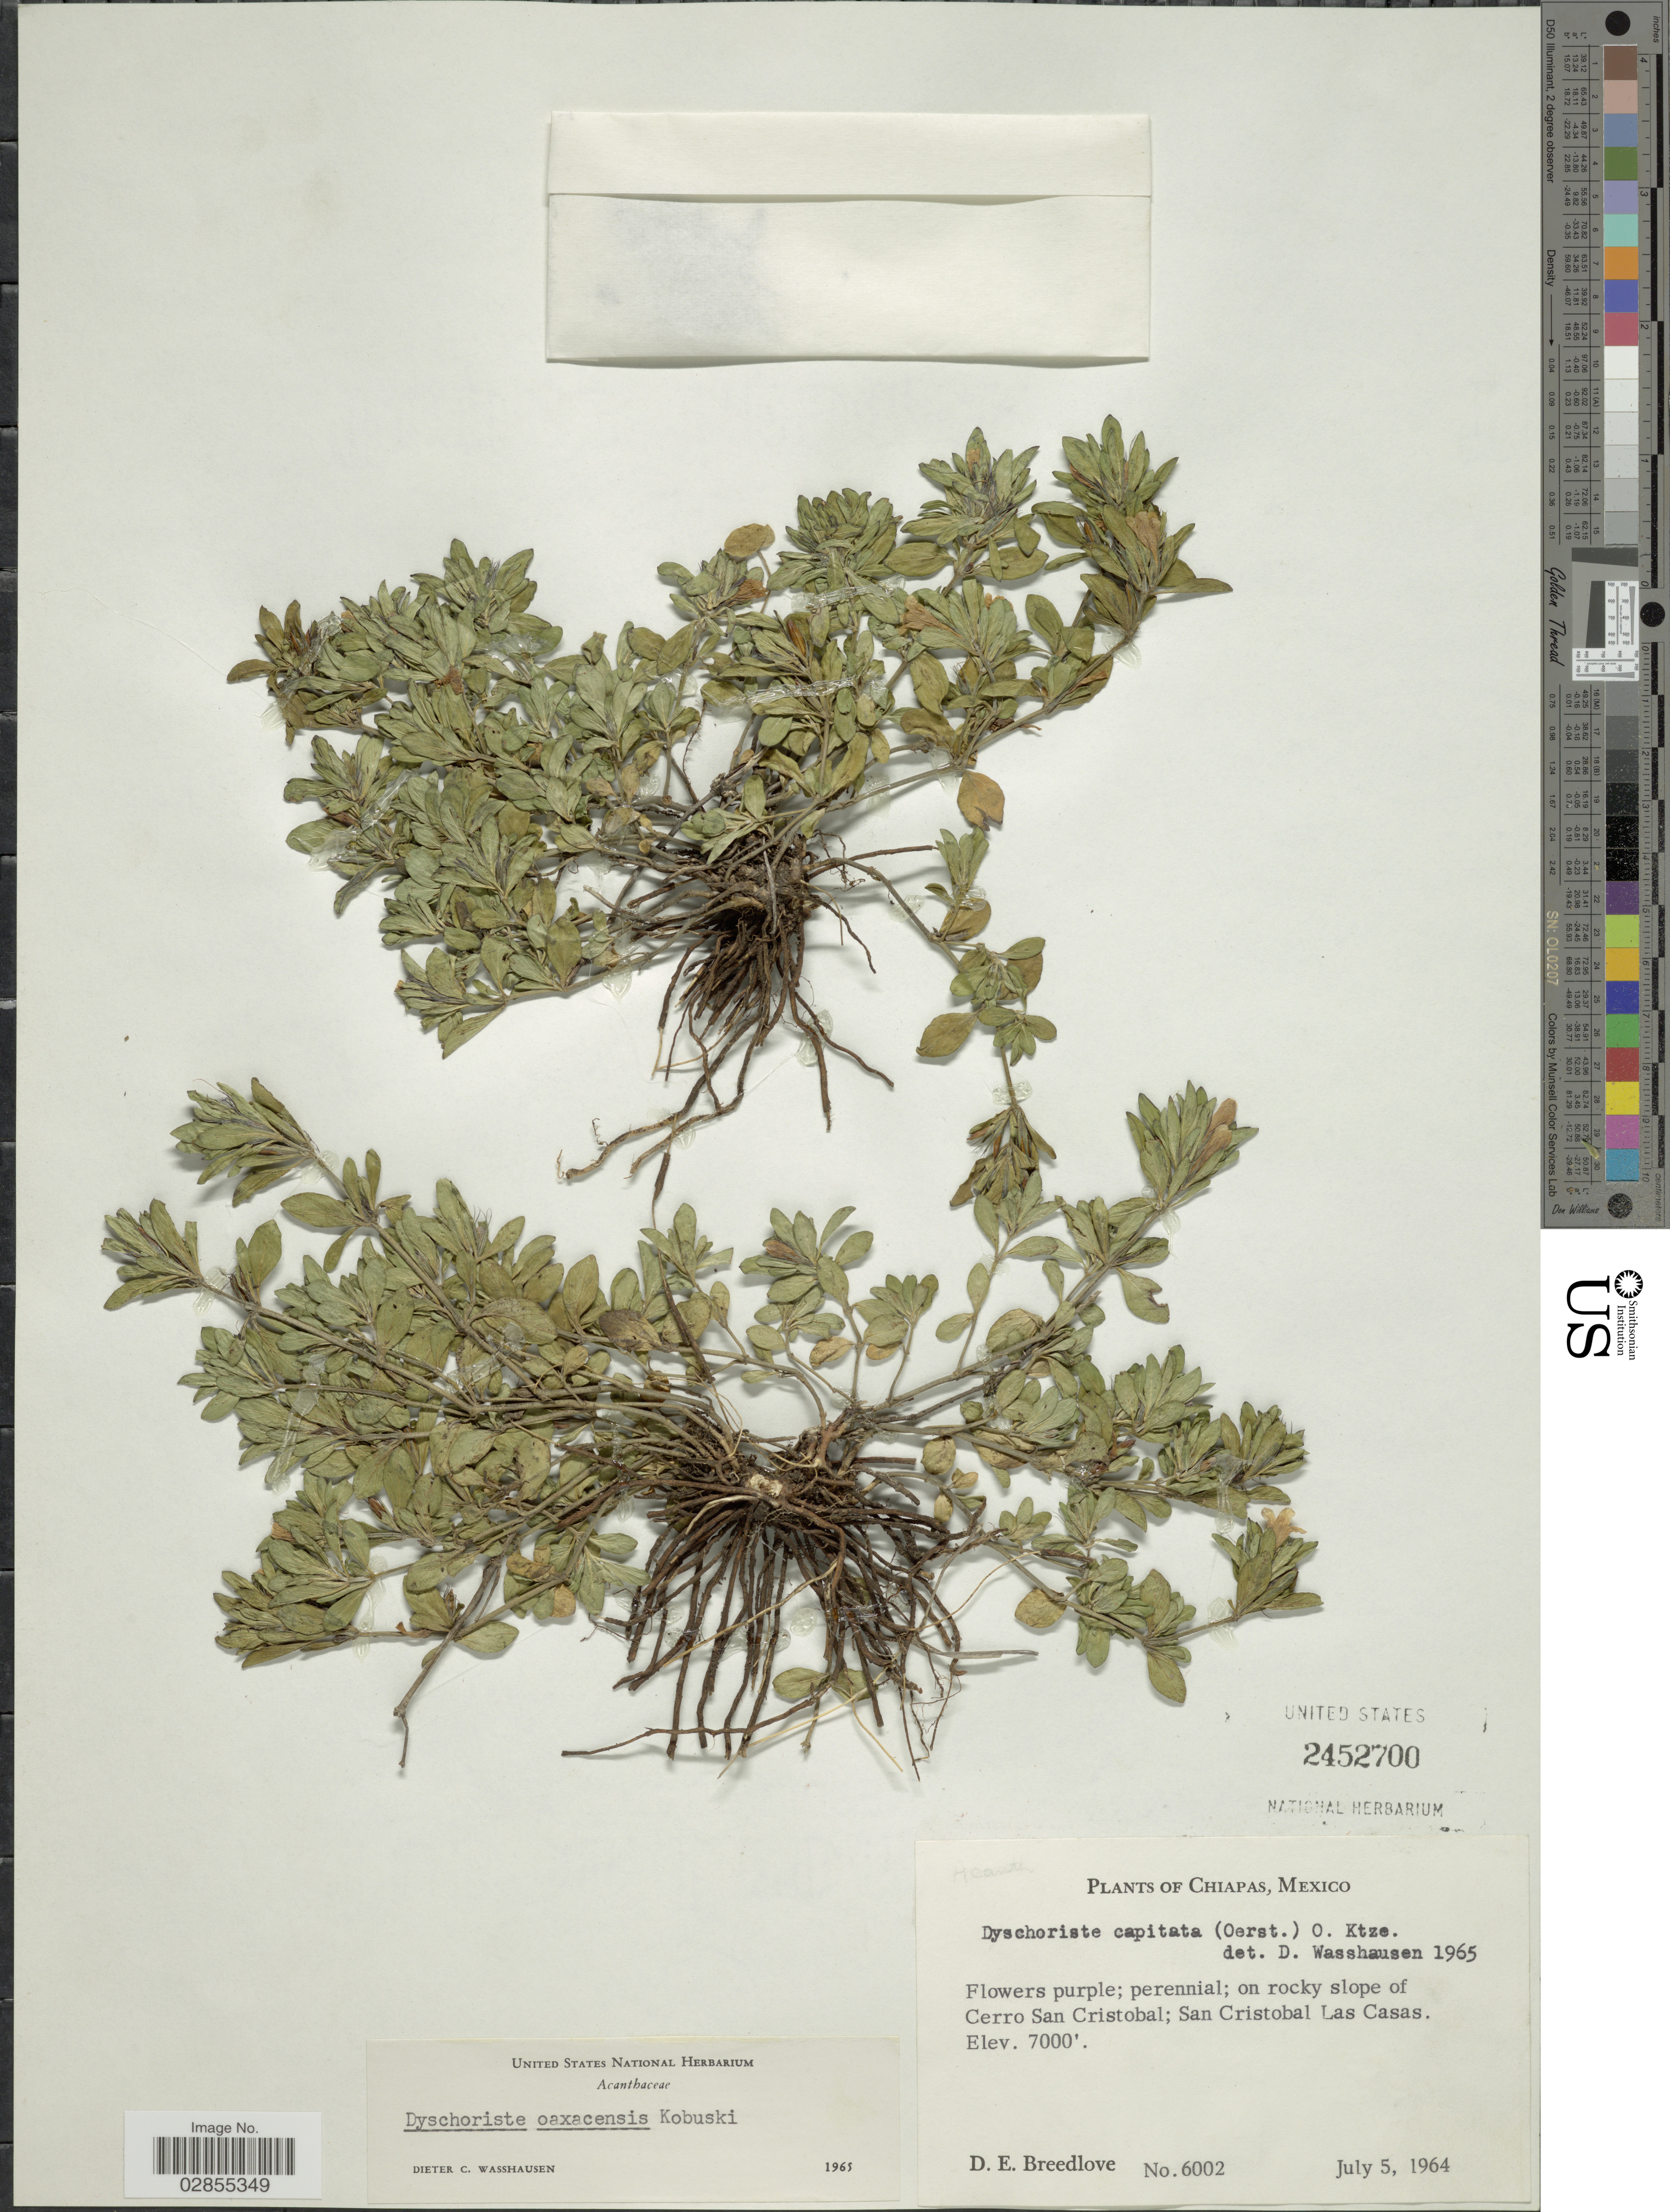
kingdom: Plantae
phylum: Tracheophyta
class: Magnoliopsida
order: Lamiales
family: Acanthaceae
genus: Dyschoriste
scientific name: Dyschoriste capitata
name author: (Oerst.) Kuntze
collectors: D. E. Breedlove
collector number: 6002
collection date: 1964-07-05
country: Mexico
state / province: Chiapas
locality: On rocky slope of Cerro San Cristobal, San Cristobal Las Casas.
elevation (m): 2134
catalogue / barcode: US 2452700